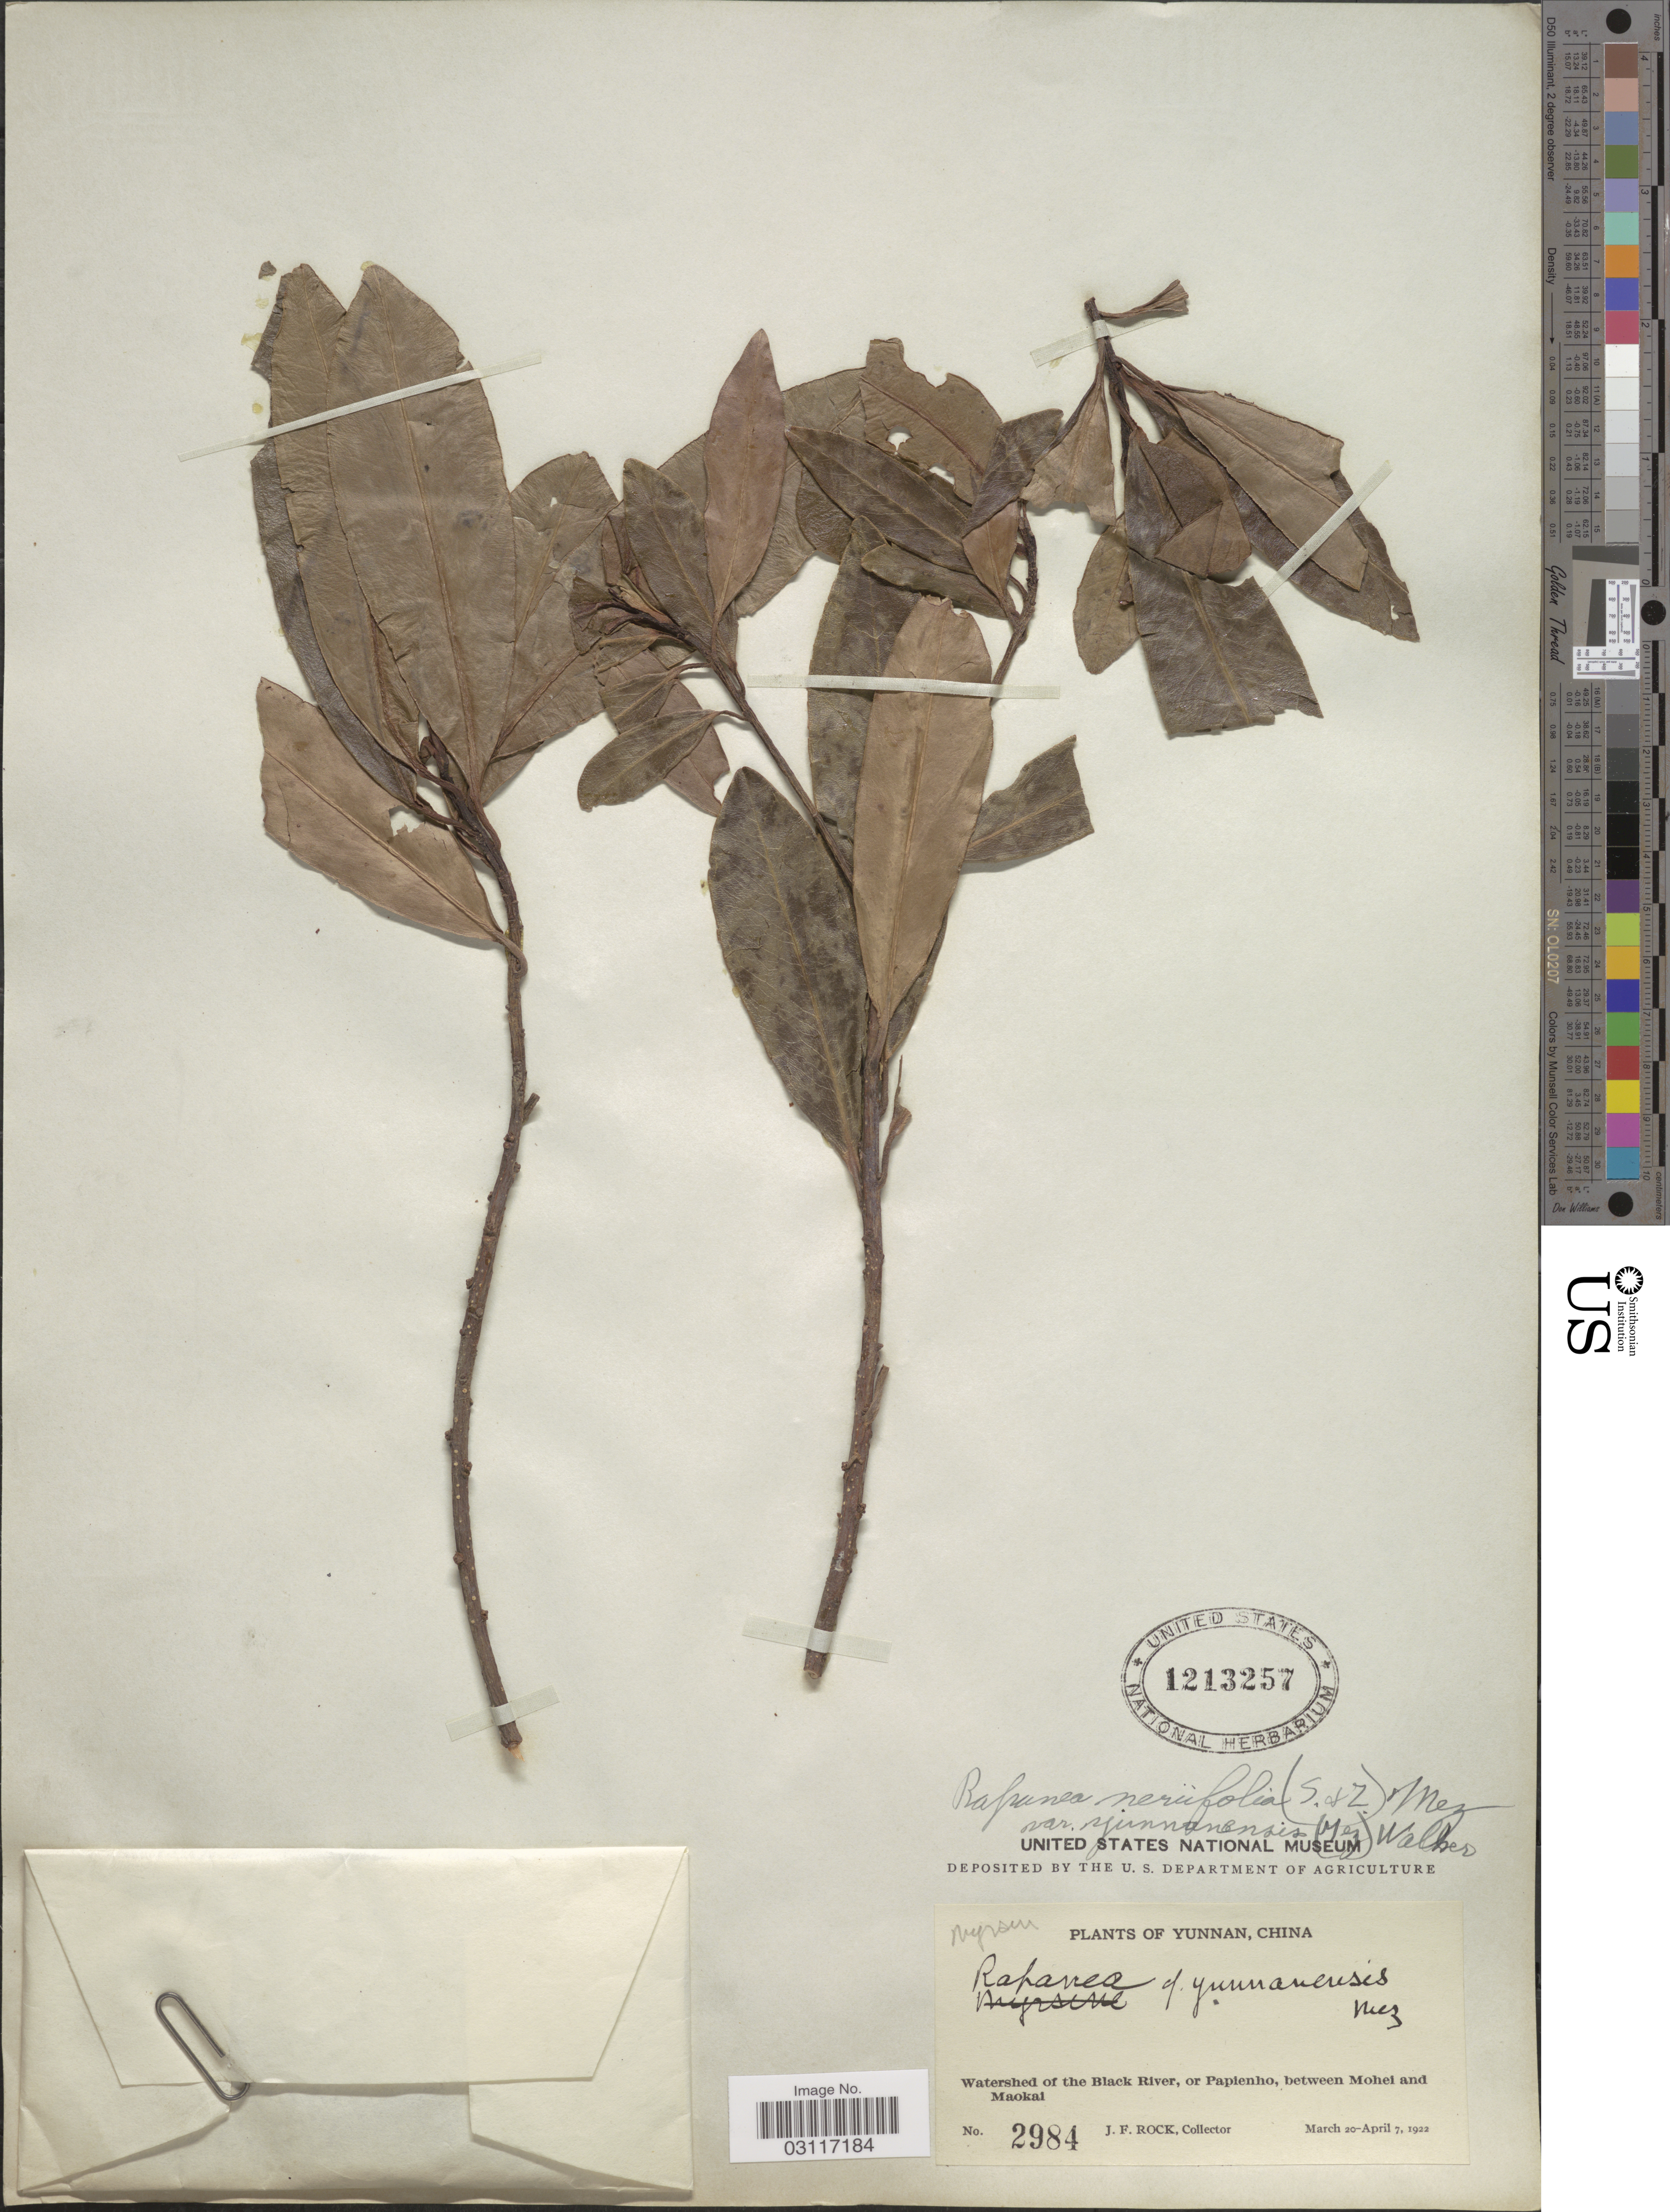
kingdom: Plantae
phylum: Tracheophyta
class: Magnoliopsida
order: Ericales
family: Primulaceae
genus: Myrsine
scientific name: Myrsine seguinii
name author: H. Lév.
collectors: J. Rock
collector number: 2984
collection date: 1922-03-20/1922-04-07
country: China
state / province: Yunnan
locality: Watershed of the Black River, or Papienho, between Mohei and Maokai.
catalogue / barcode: US 1213257